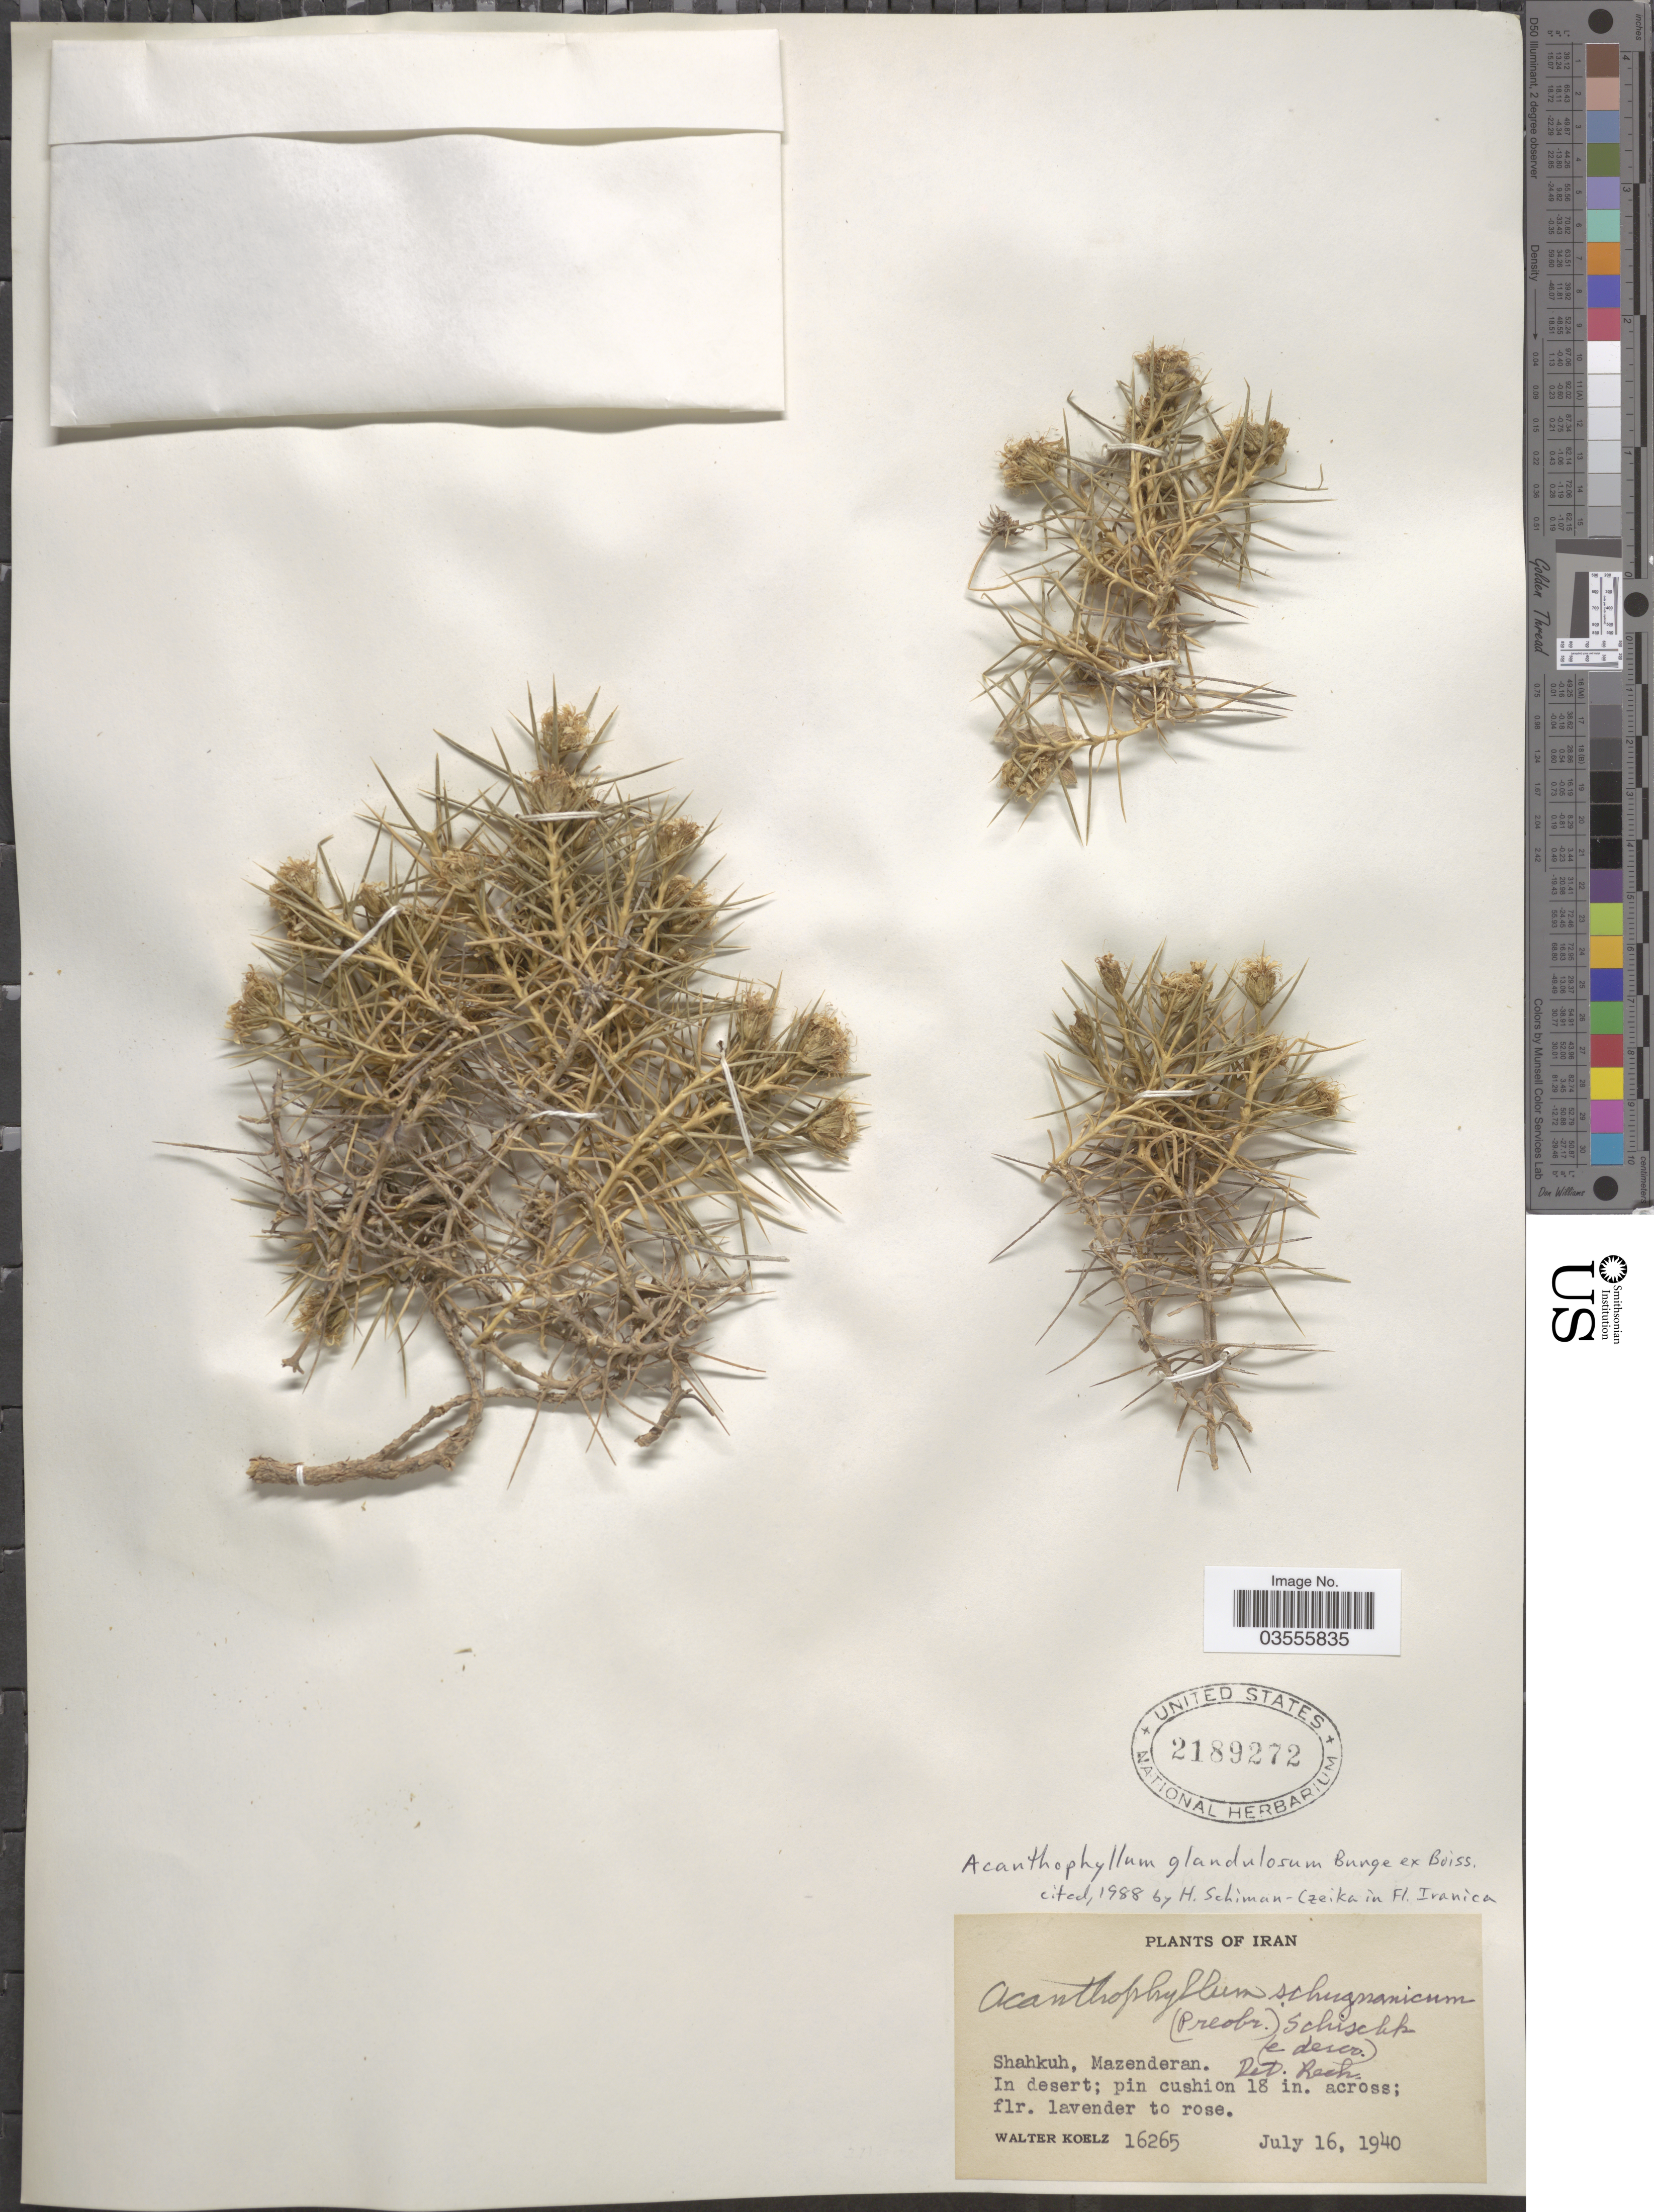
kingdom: Plantae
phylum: Tracheophyta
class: Magnoliopsida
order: Caryophyllales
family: Caryophyllaceae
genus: Acanthophyllum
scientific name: Acanthophyllum glandulosum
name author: Bunge ex Boiss.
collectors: W. N. Koelz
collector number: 16265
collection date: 1940-07-16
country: Iran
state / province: Mazandaran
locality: Shahkuh, Mazenderan.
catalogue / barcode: US 2189272